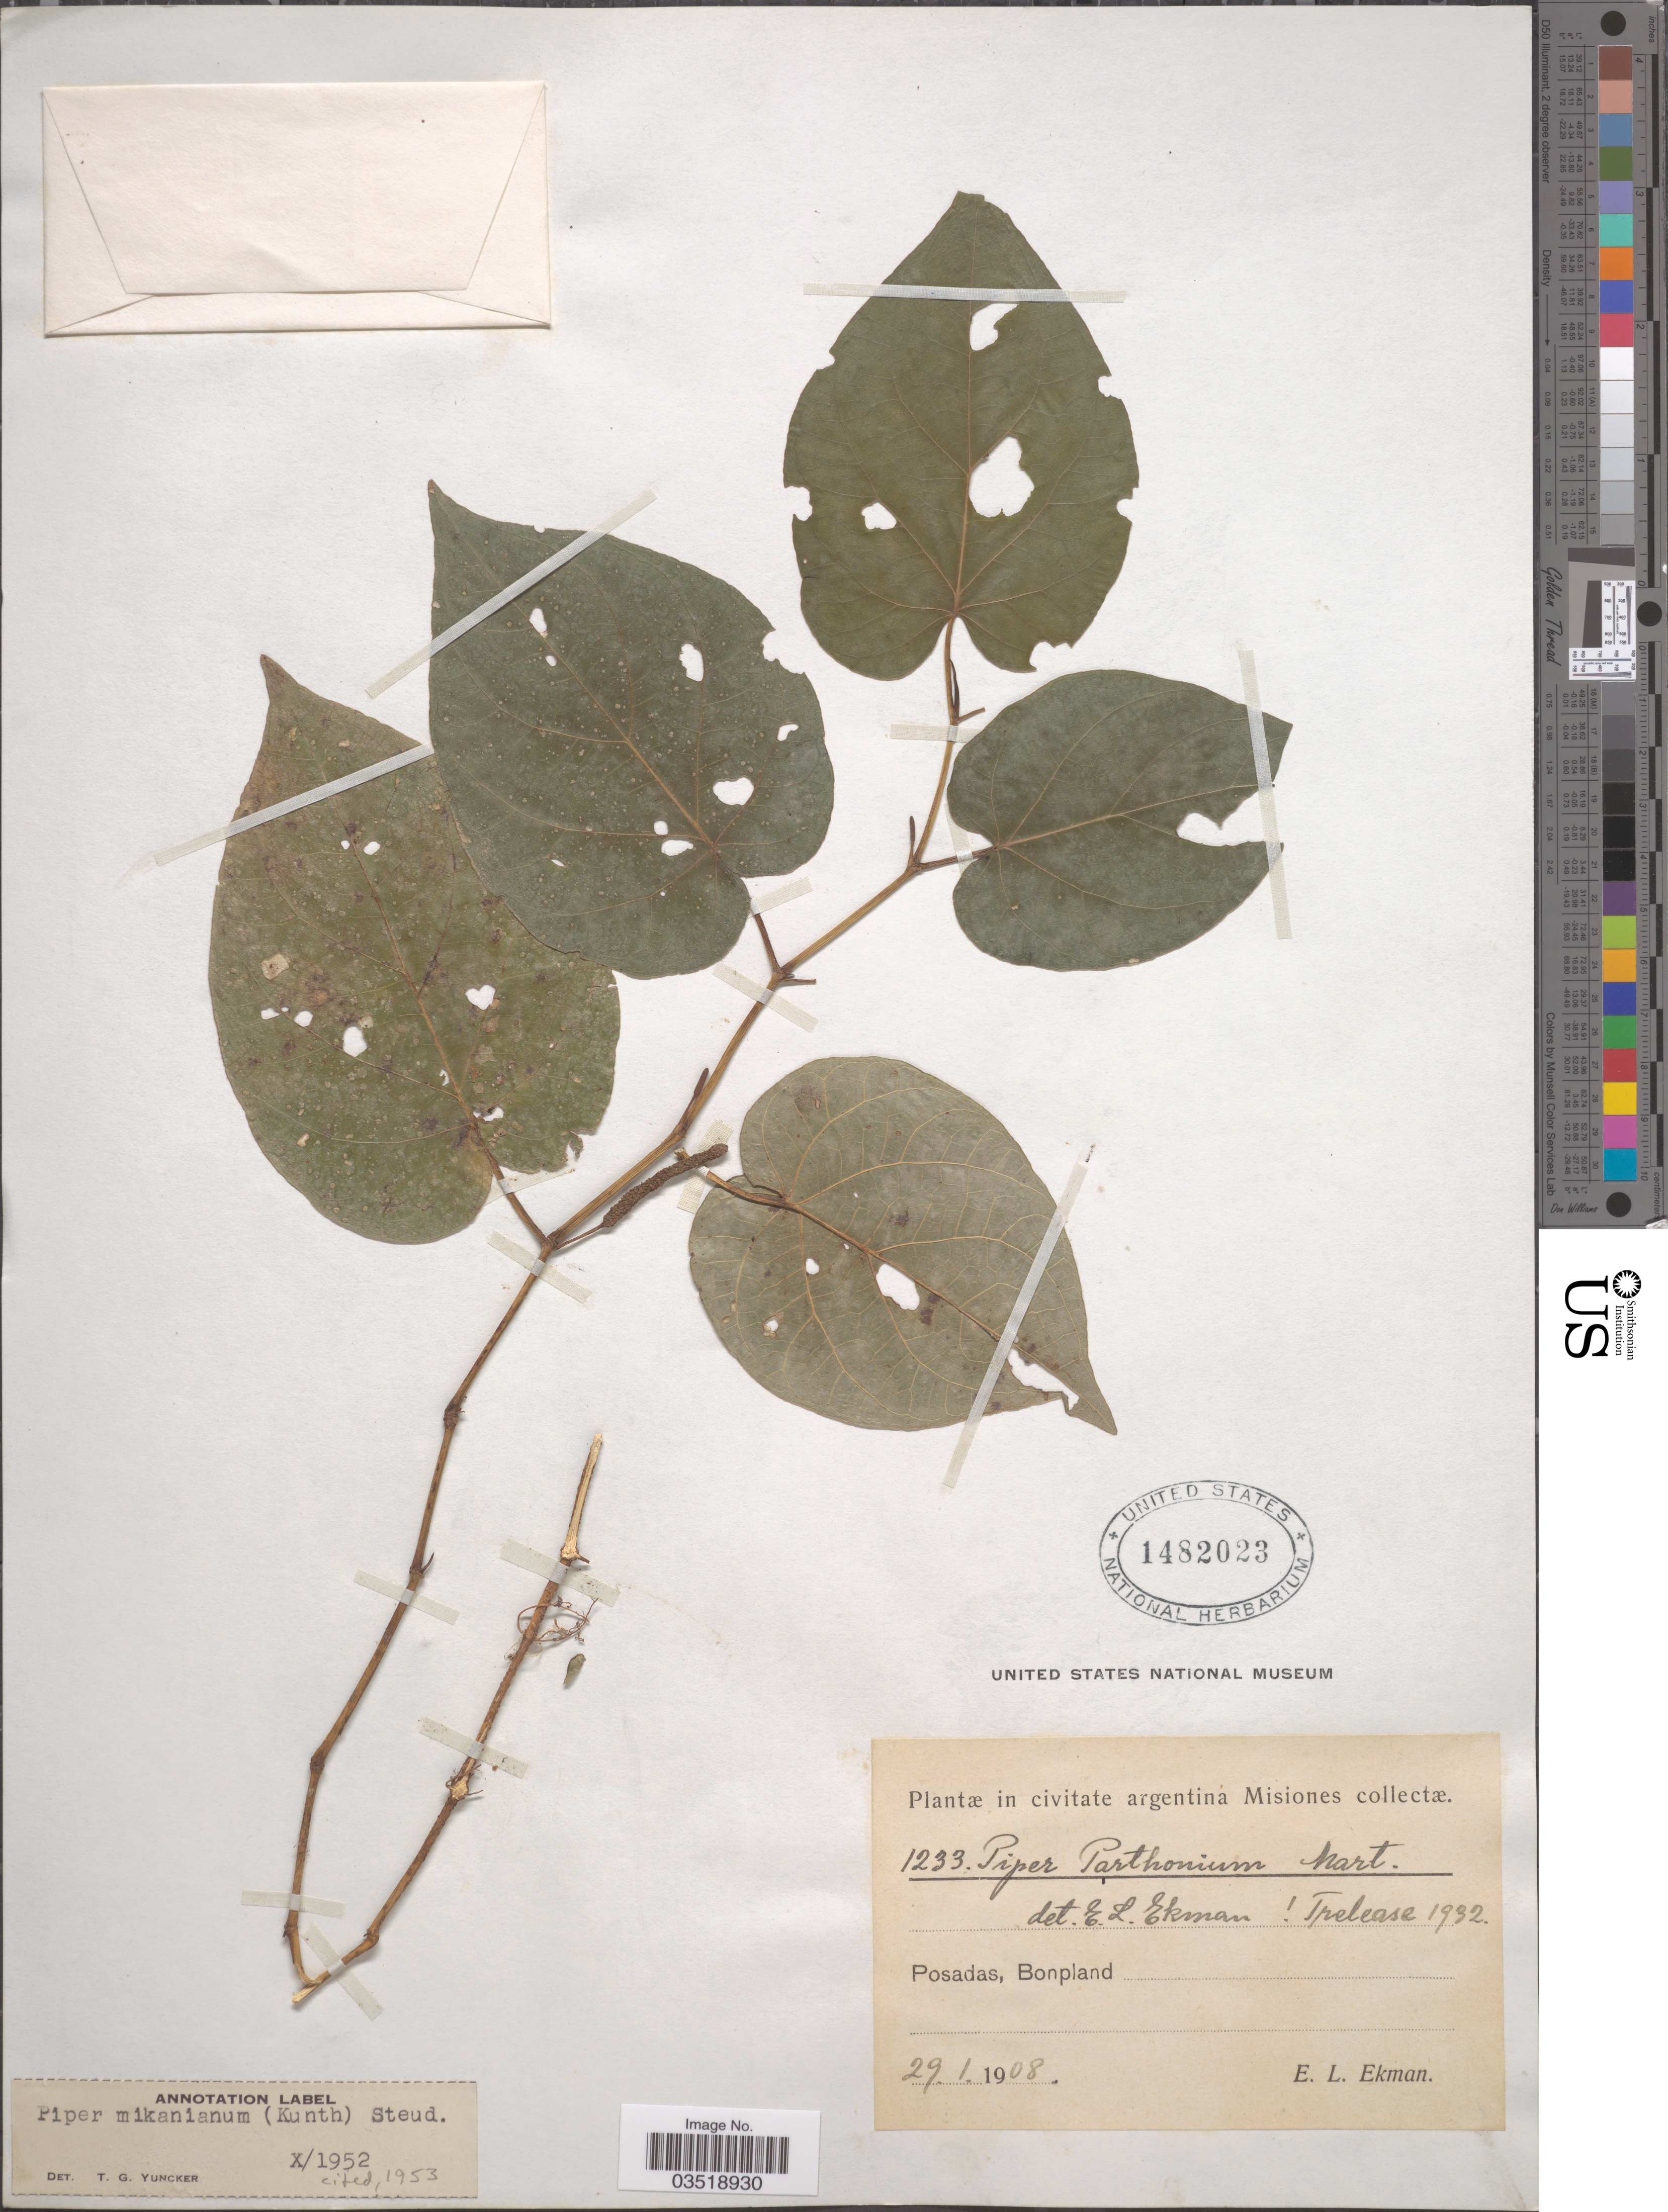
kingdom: Plantae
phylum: Tracheophyta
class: Magnoliopsida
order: Piperales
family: Piperaceae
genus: Piper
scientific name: Piper mikanianum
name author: Kunth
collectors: E. L. Ekman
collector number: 1233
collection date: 1908-01-29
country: Argentina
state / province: Misiones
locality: Posadas, Bonpland.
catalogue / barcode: US 1482023